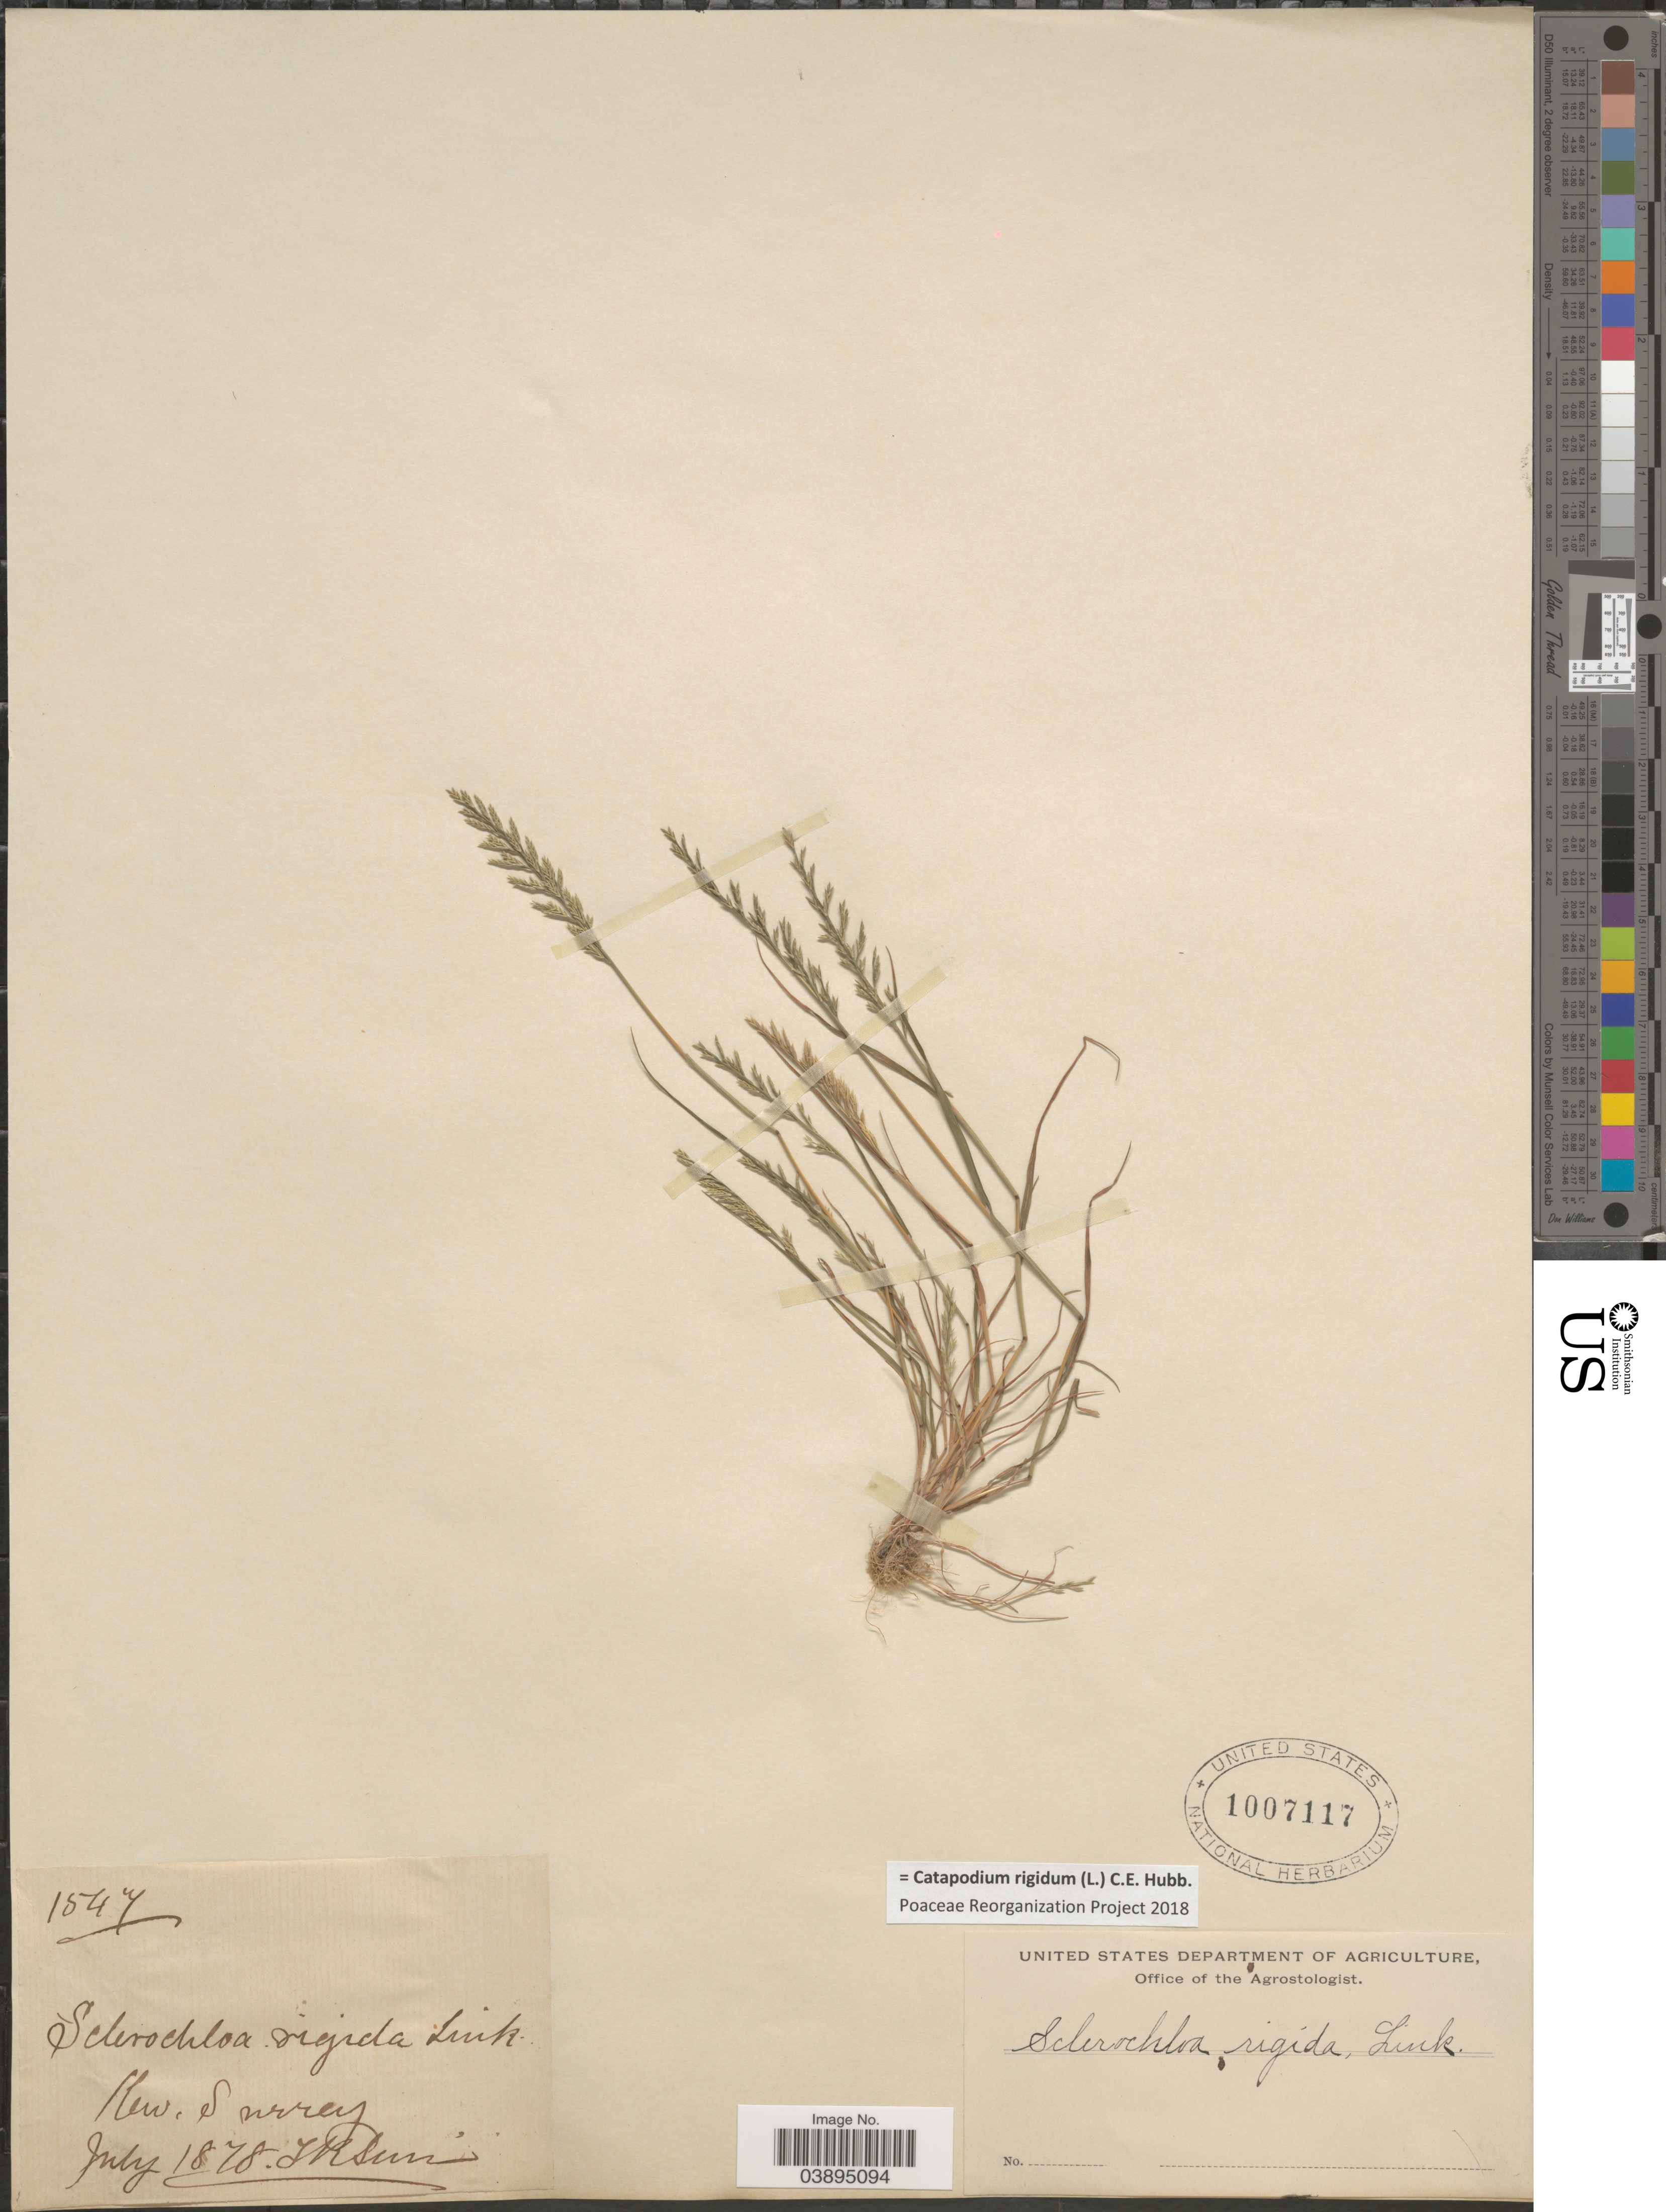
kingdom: Plantae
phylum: Tracheophyta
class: Liliopsida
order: Poales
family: Poaceae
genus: Catapodium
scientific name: Catapodium rigidum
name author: (L.) C.E. Hubb.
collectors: T. Sun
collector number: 1547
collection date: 1878-07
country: United Kingdom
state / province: England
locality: Kew Surrey.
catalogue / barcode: US 1007117